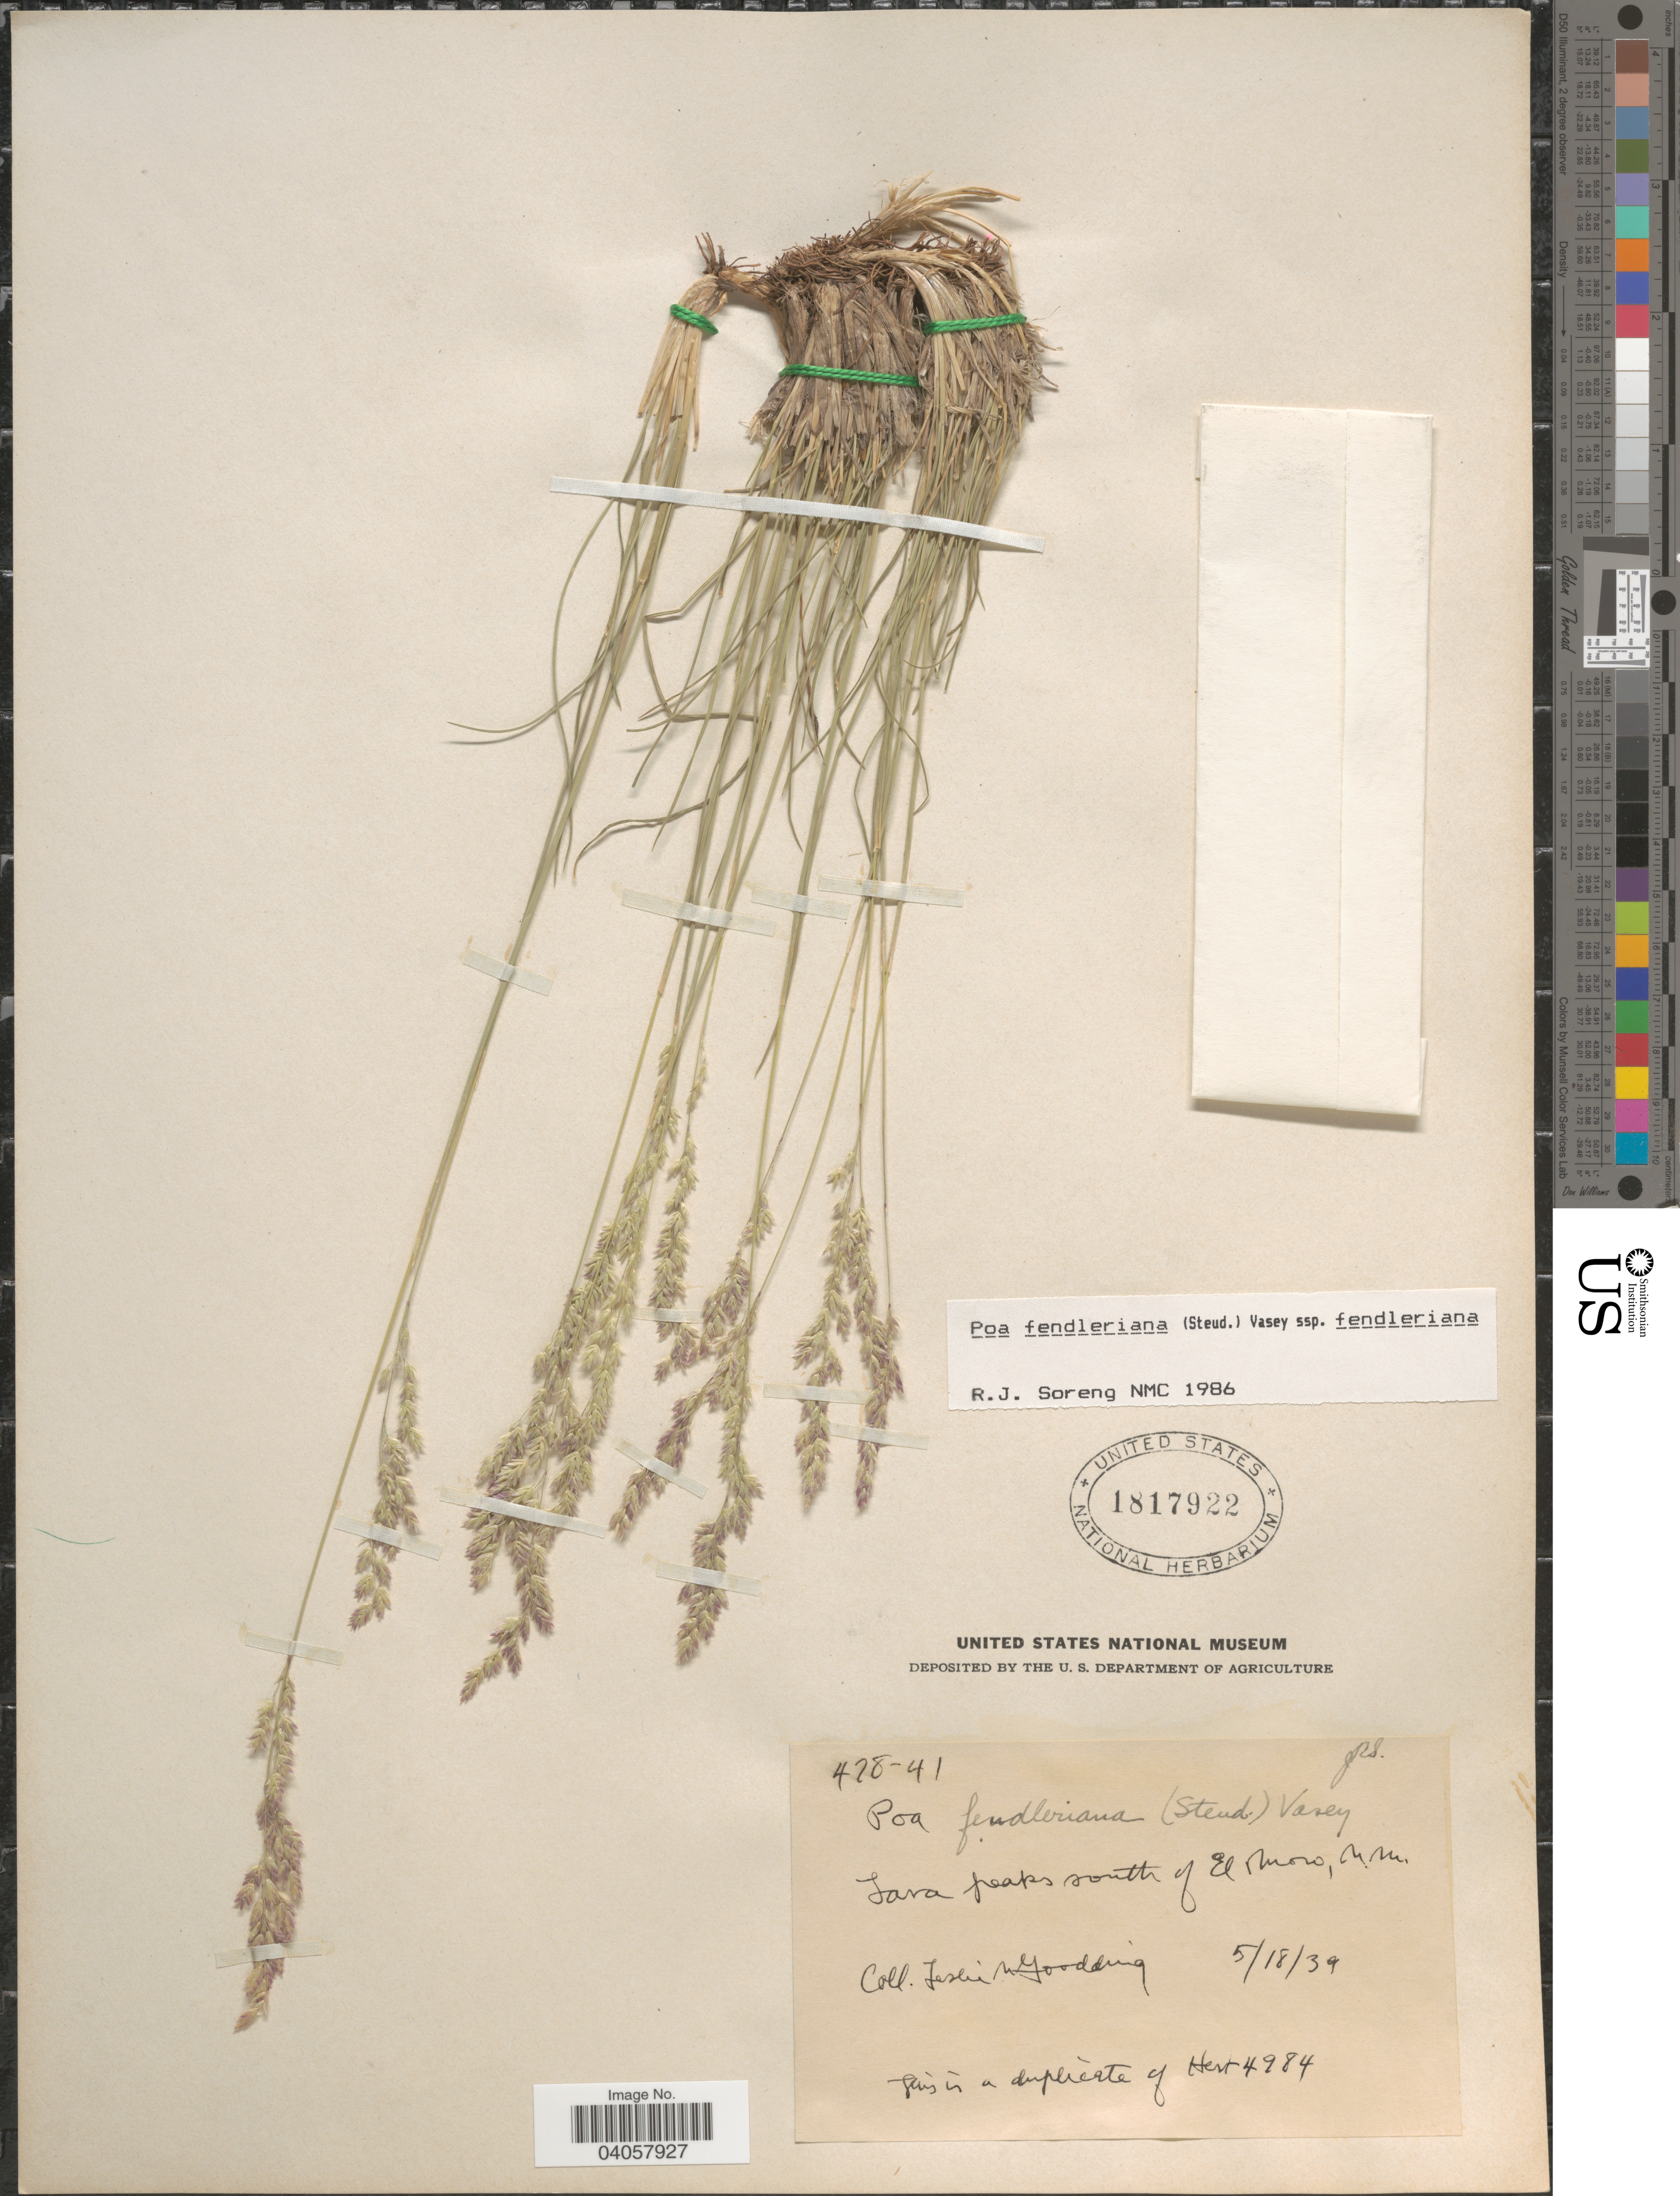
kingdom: Plantae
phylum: Tracheophyta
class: Liliopsida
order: Poales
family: Poaceae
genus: Poa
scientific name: Poa fendleriana subsp. fendleriana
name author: (Steud.) Vasey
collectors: L. N. Goodding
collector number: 428-41*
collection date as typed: Transcribed d/m/y: 18/5/39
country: United States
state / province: New Mexico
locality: Lava Peaks south of El Moro.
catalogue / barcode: US 1817922